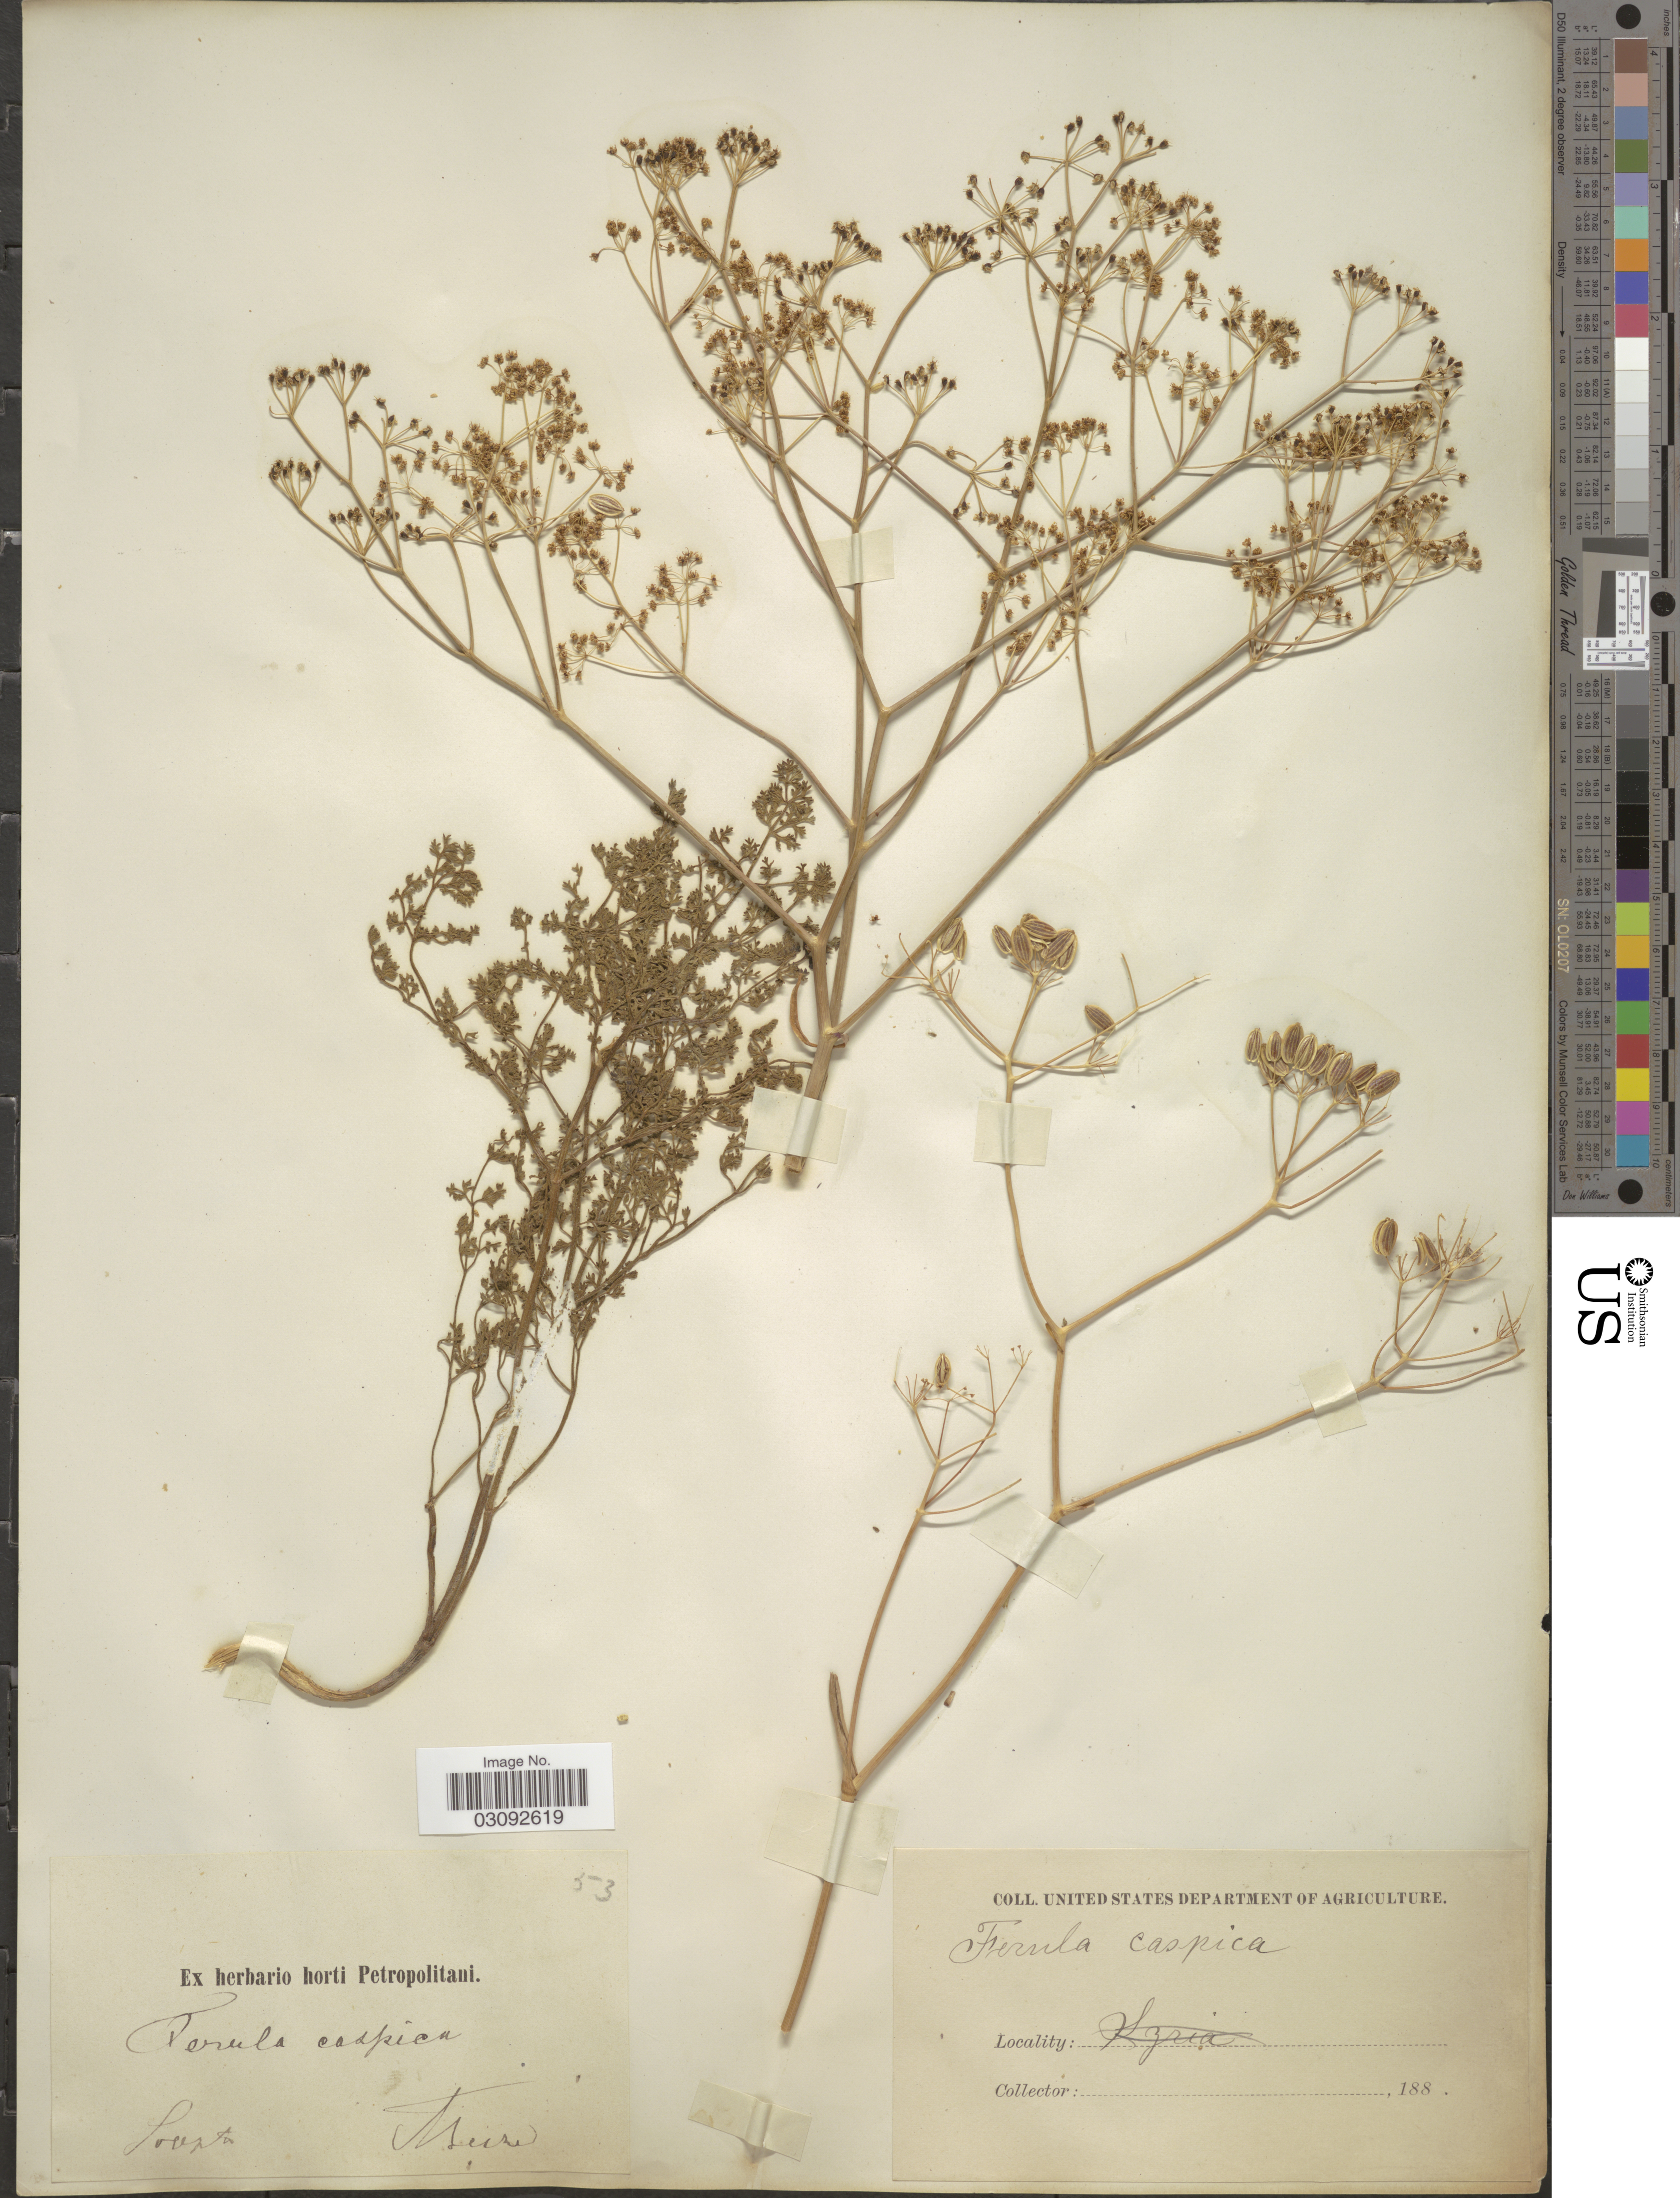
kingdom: Plantae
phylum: Tracheophyta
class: Magnoliopsida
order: Apiales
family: Apiaceae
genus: Ferula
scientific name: Ferula caspica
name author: M. Bieb.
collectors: A. Becker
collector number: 53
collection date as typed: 188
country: Russian Federation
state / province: Volgograd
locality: Sarepta.